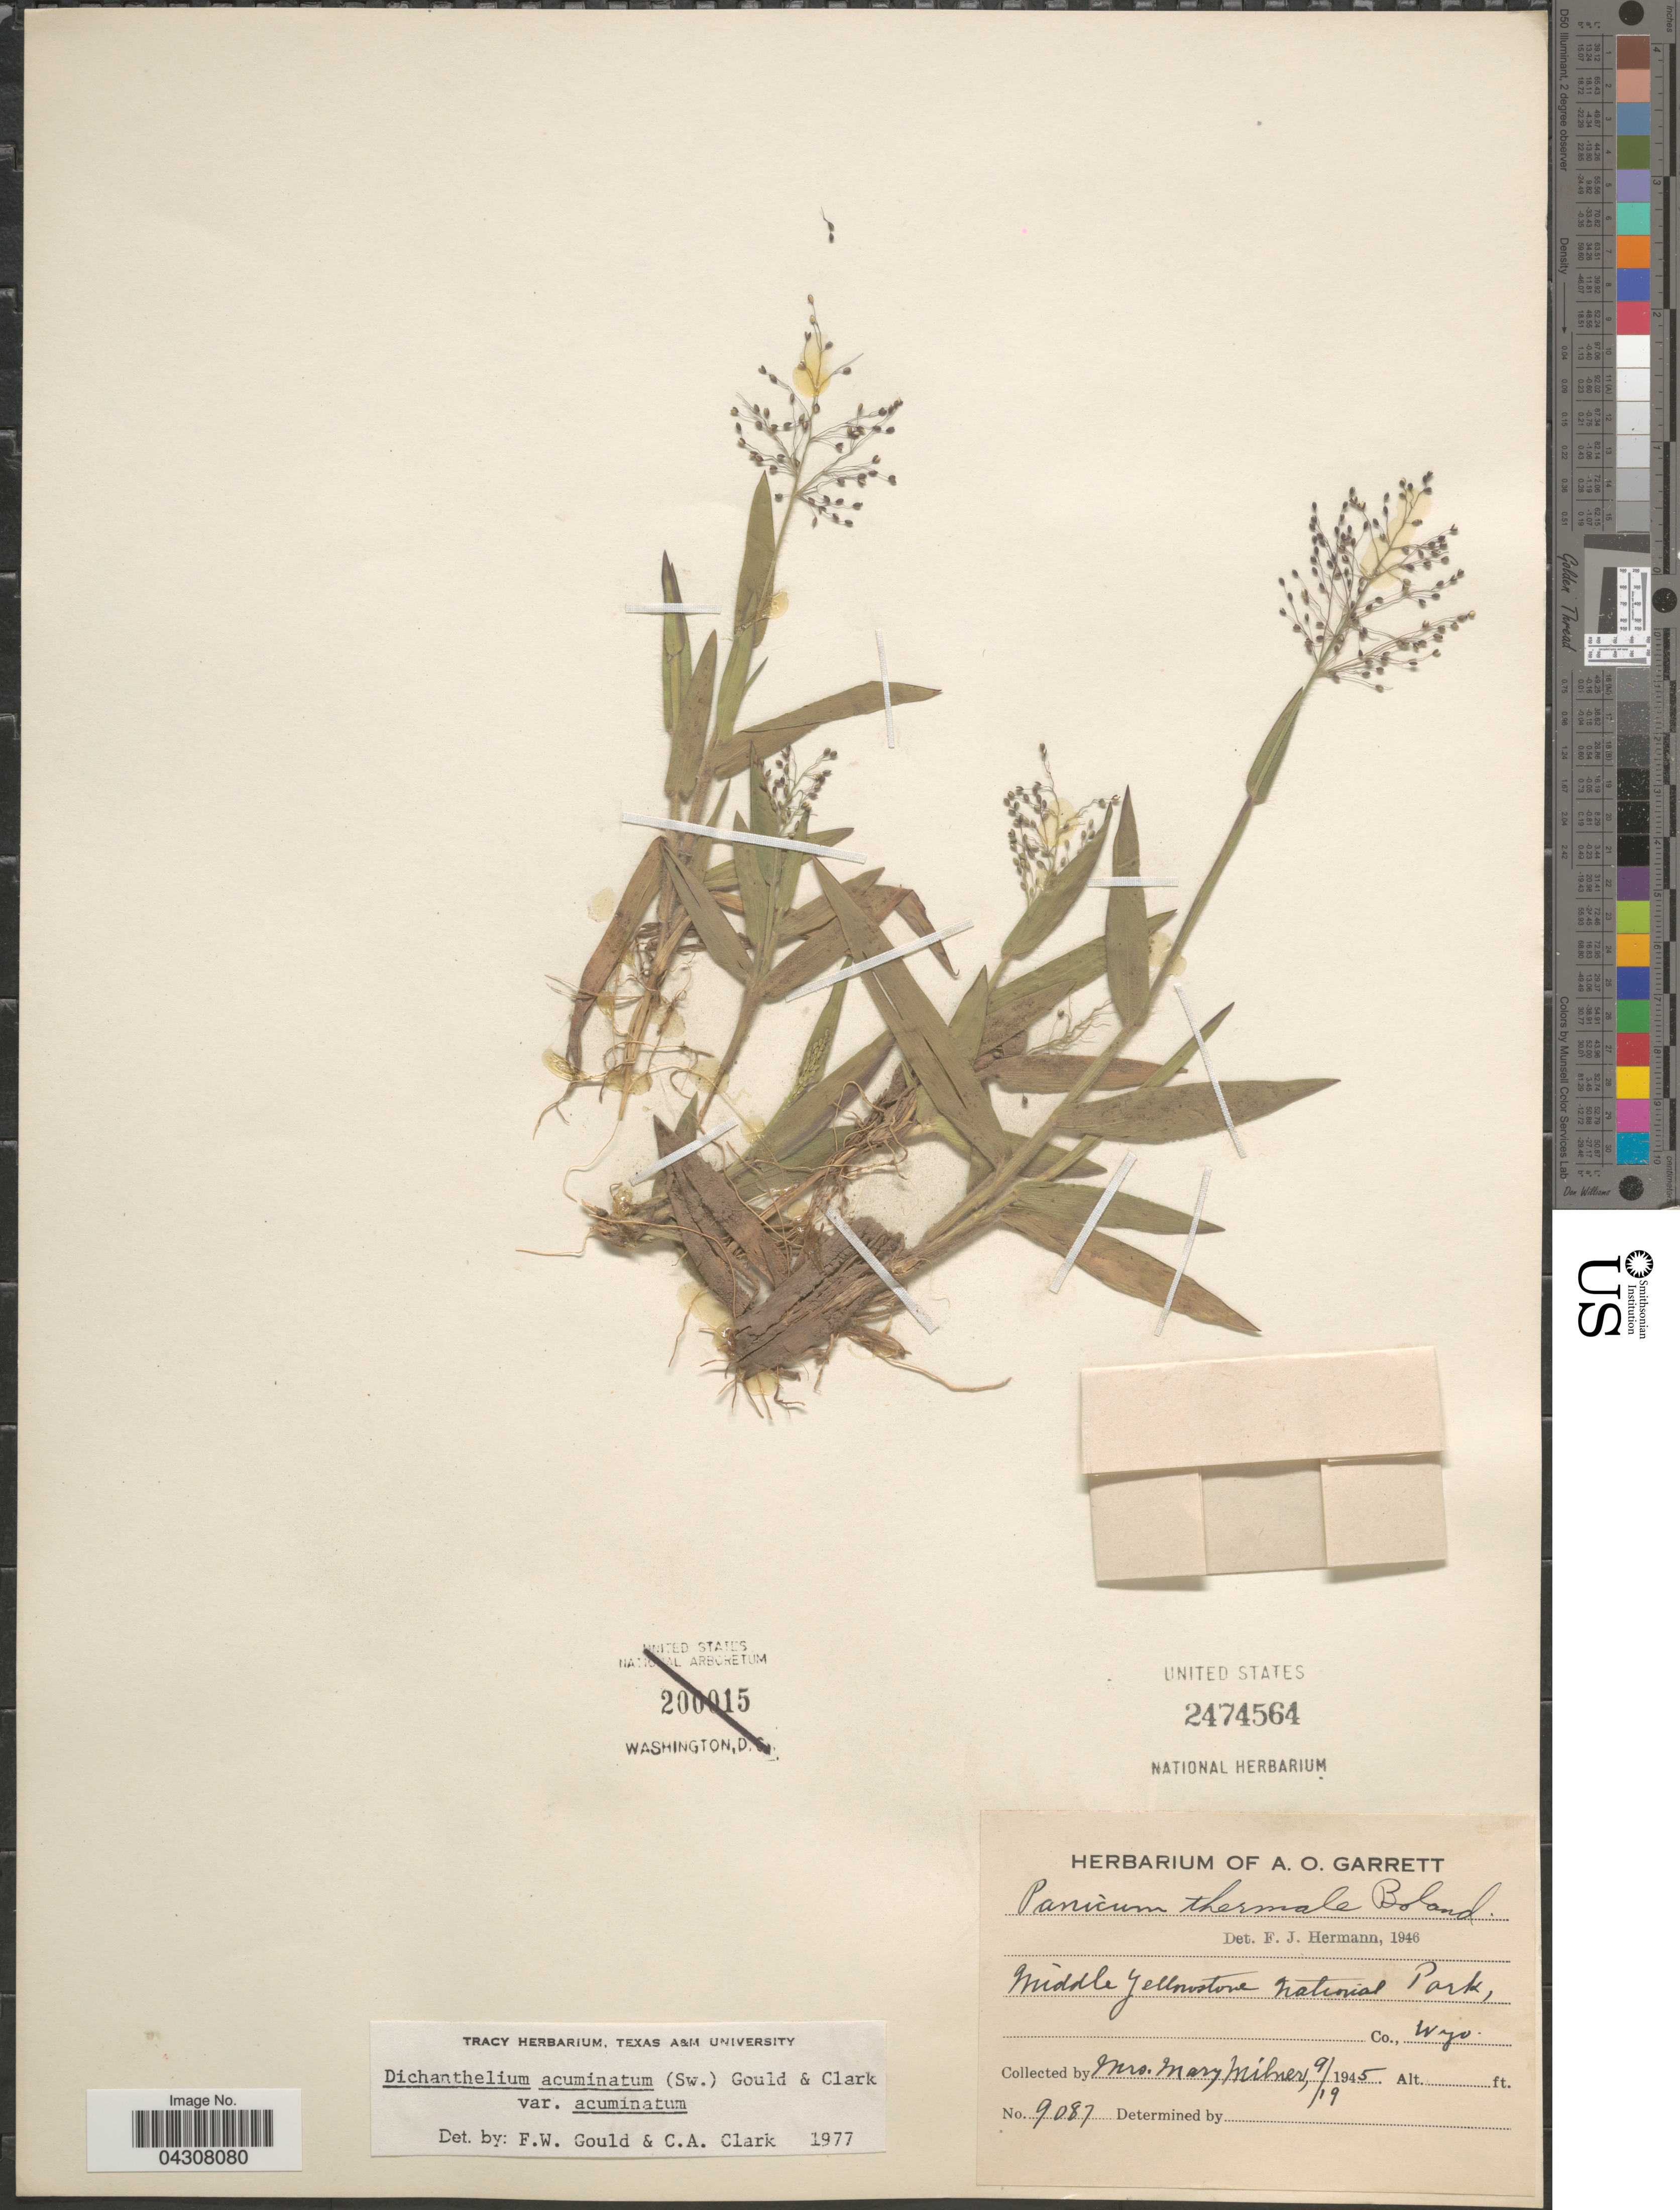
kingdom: Plantae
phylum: Tracheophyta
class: Liliopsida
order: Poales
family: Poaceae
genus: Dichanthelium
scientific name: Dichanthelium acuminatum var. acuminatum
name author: (Sw.) Gould & C.A. Clark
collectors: M. Milner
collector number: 9087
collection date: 1945-09-19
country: United States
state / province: Wyoming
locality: Middle Yellowstone National Park.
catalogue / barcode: US 2474564